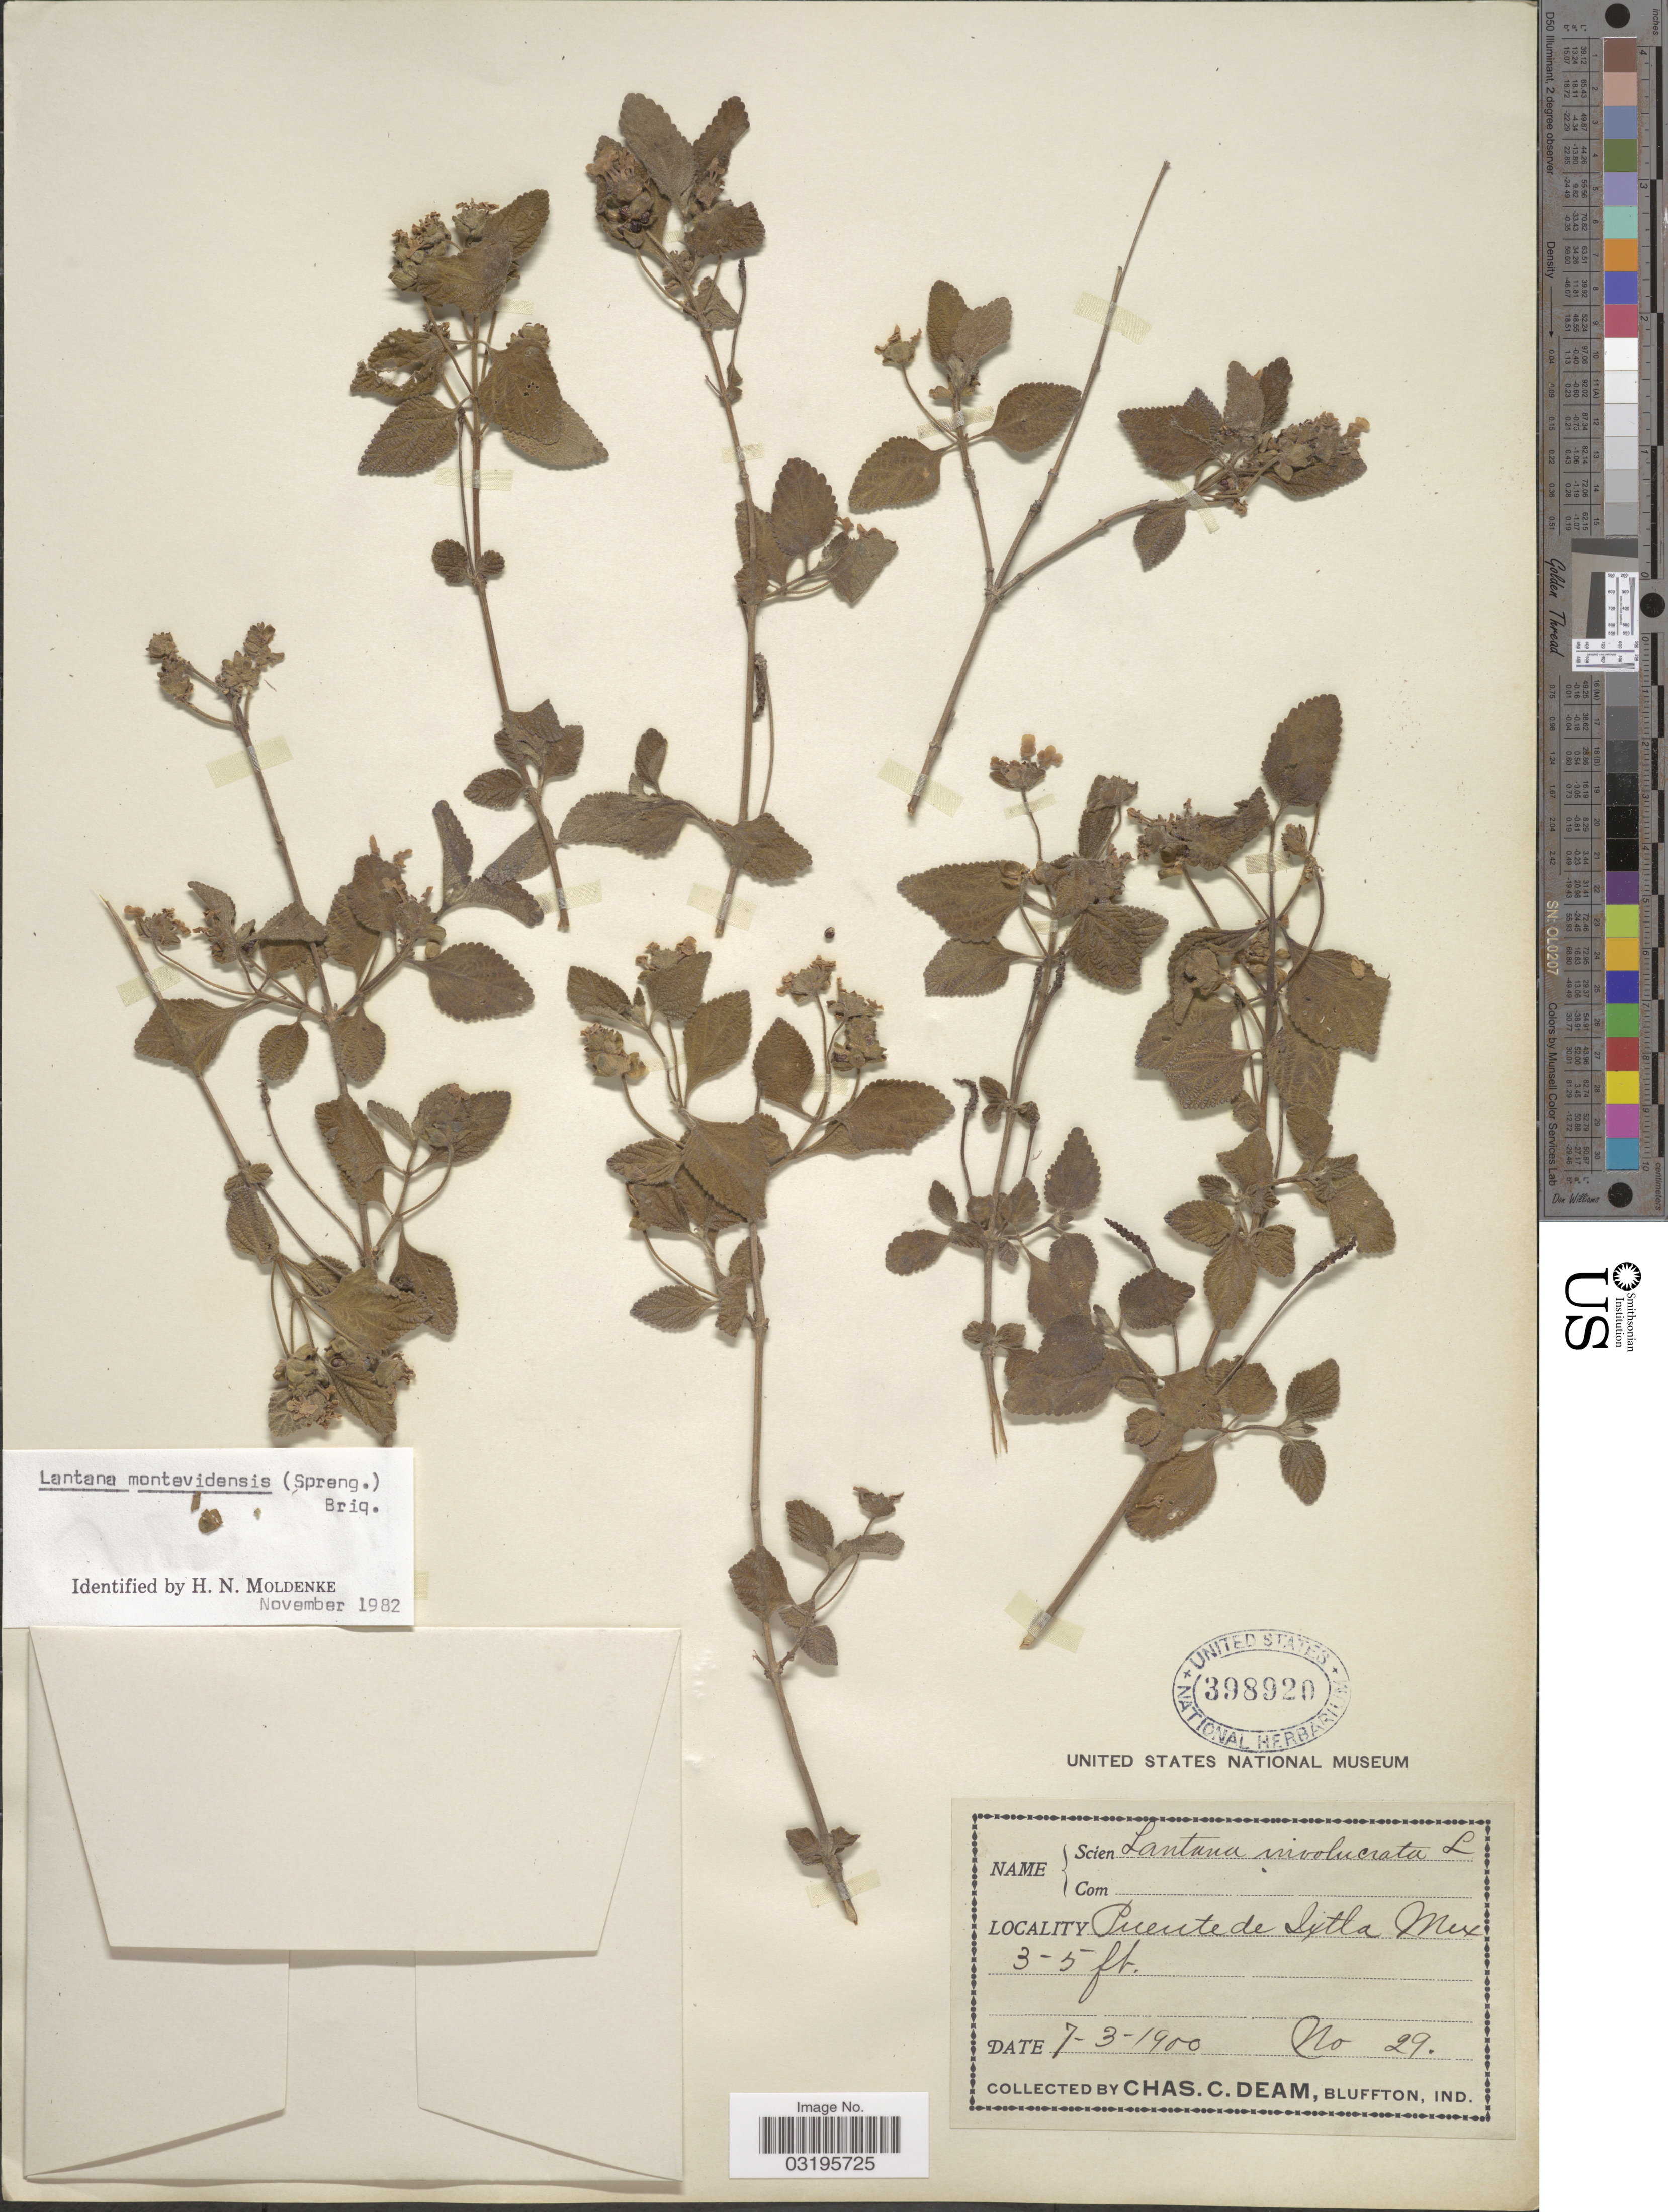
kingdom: Plantae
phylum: Tracheophyta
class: Magnoliopsida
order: Lamiales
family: Verbenaceae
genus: Lantana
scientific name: Lantana montevidensis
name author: (Spreng.) Briq.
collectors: C. C. Deam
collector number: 29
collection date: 1900-03-07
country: Mexico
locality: Puente de Ixtla.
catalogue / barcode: US 398920